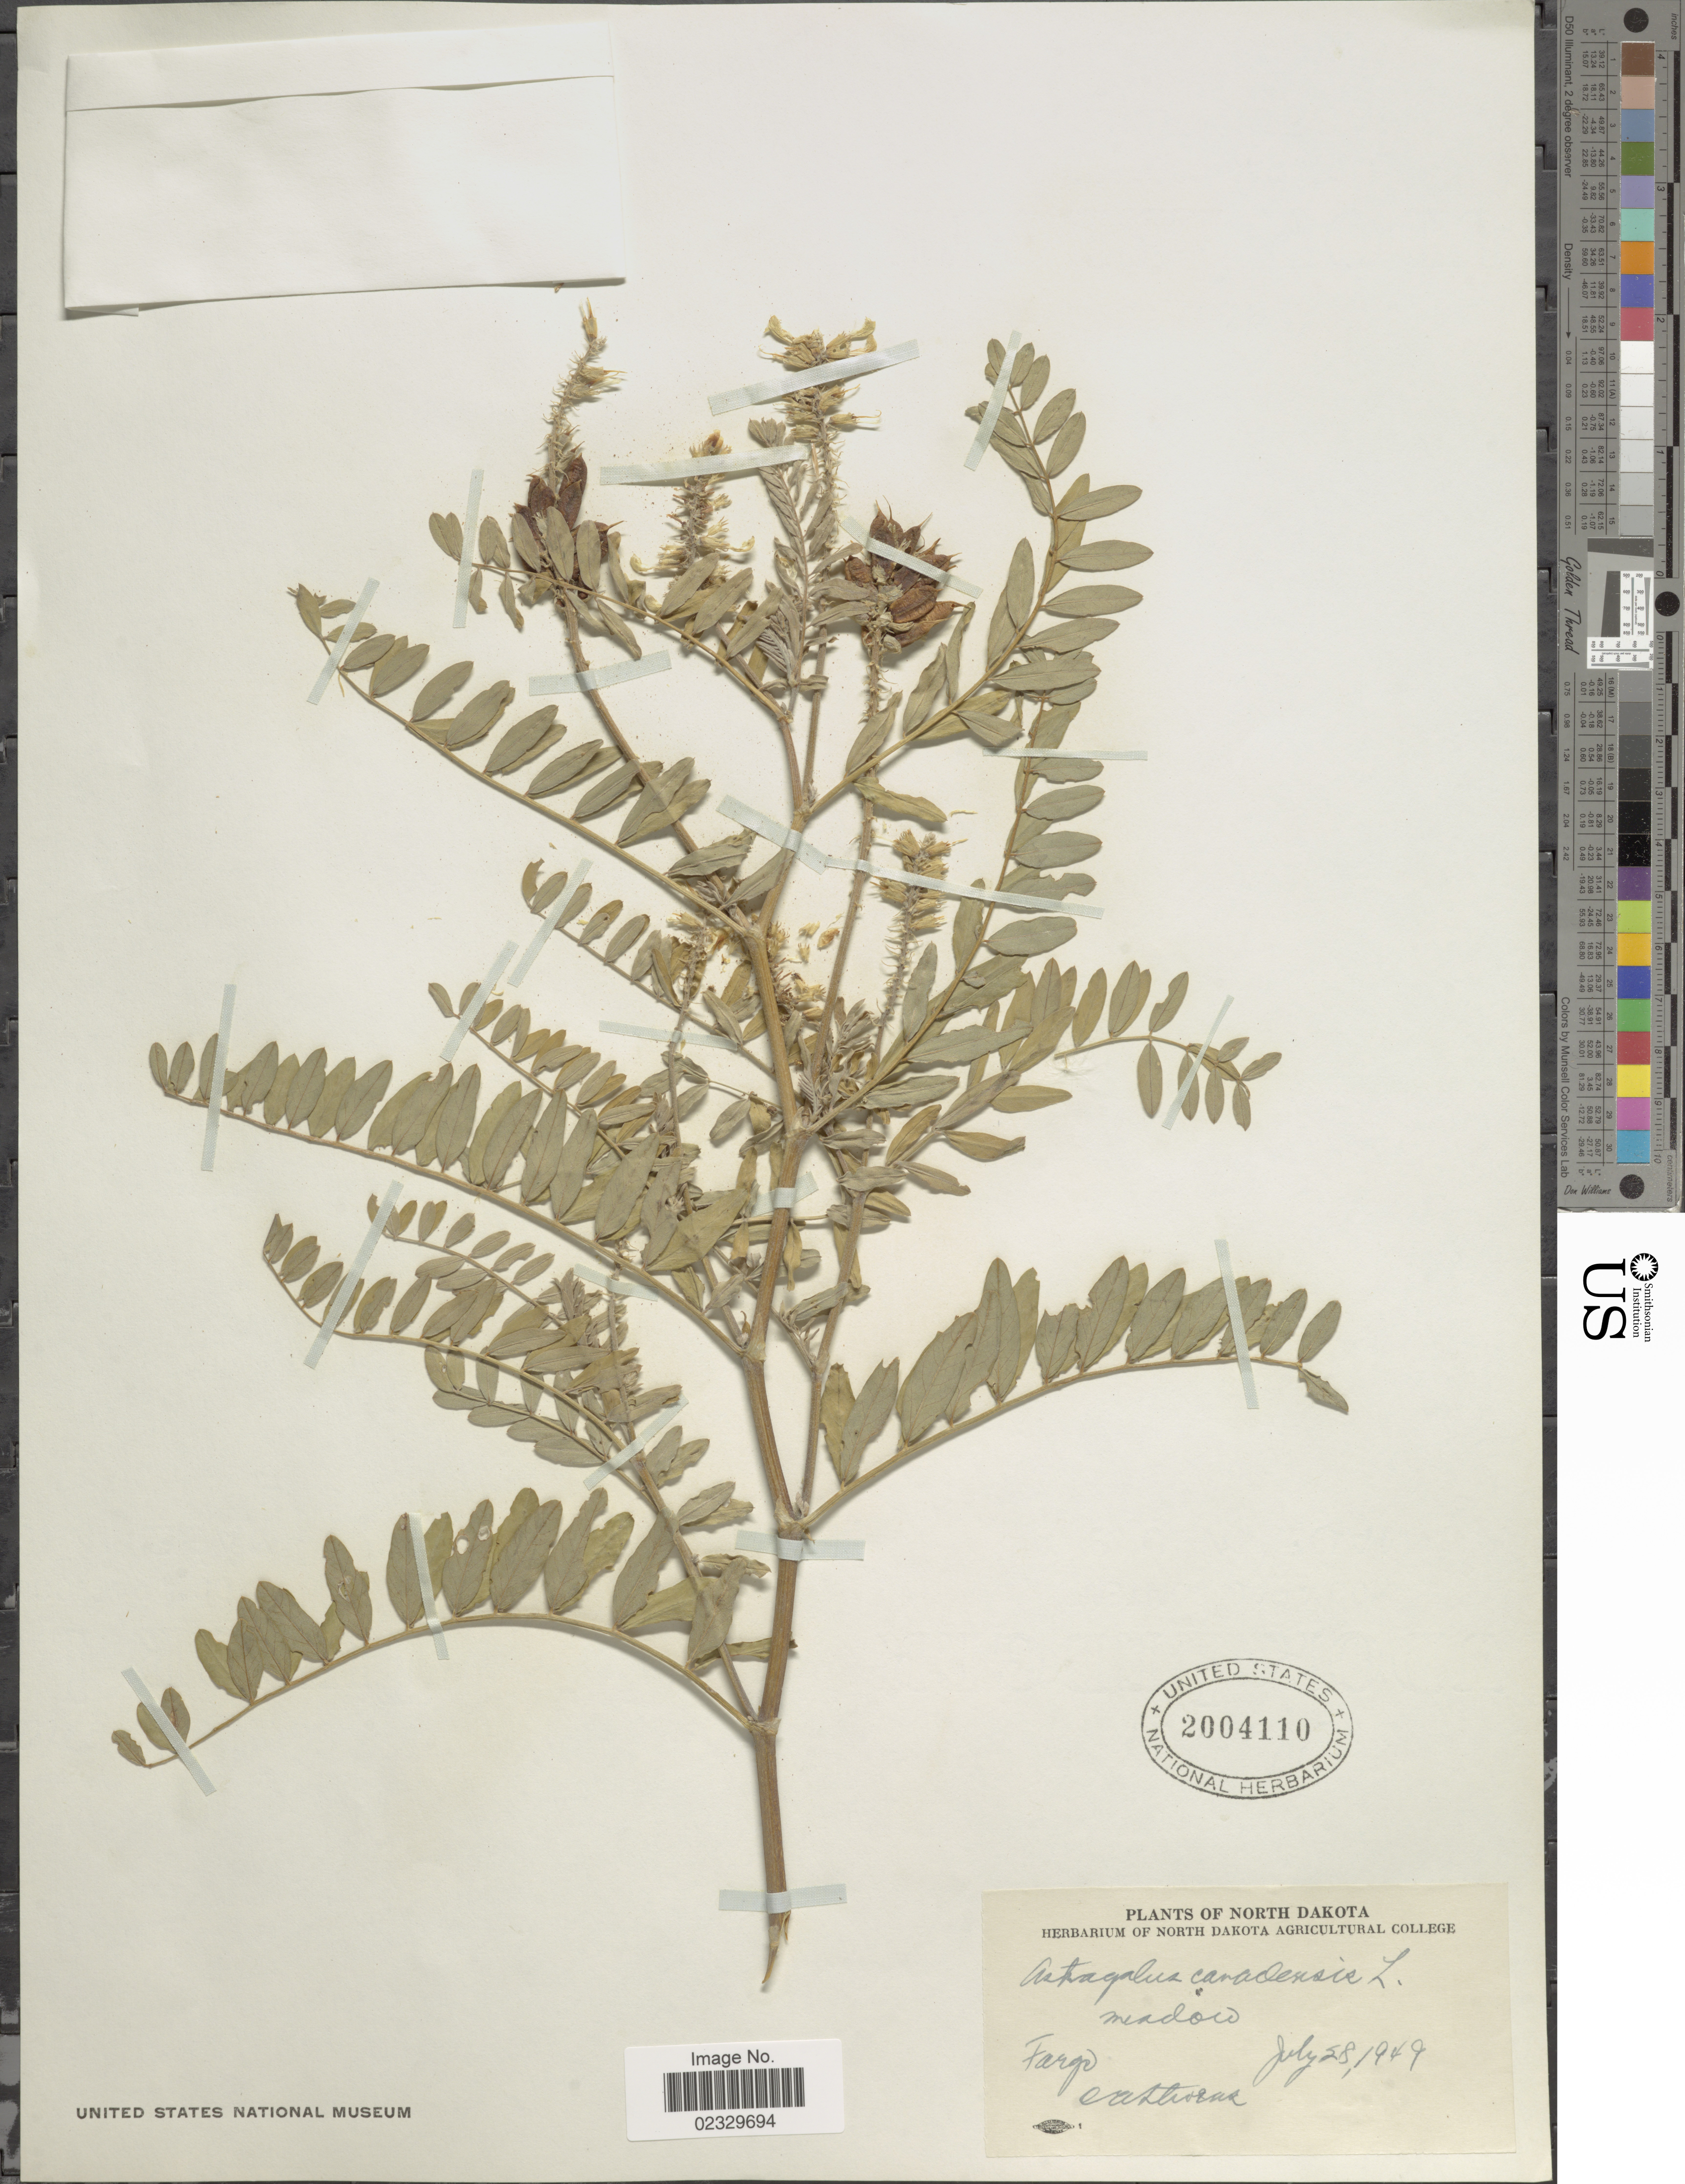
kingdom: Plantae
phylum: Tracheophyta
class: Magnoliopsida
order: Fabales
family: Fabaceae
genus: Astragalus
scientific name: Astragalus canadensis var. brevidens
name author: L.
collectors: O. A. Stevens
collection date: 1949-07-28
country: United States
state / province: North Dakota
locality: Fargo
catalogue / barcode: US 2004110